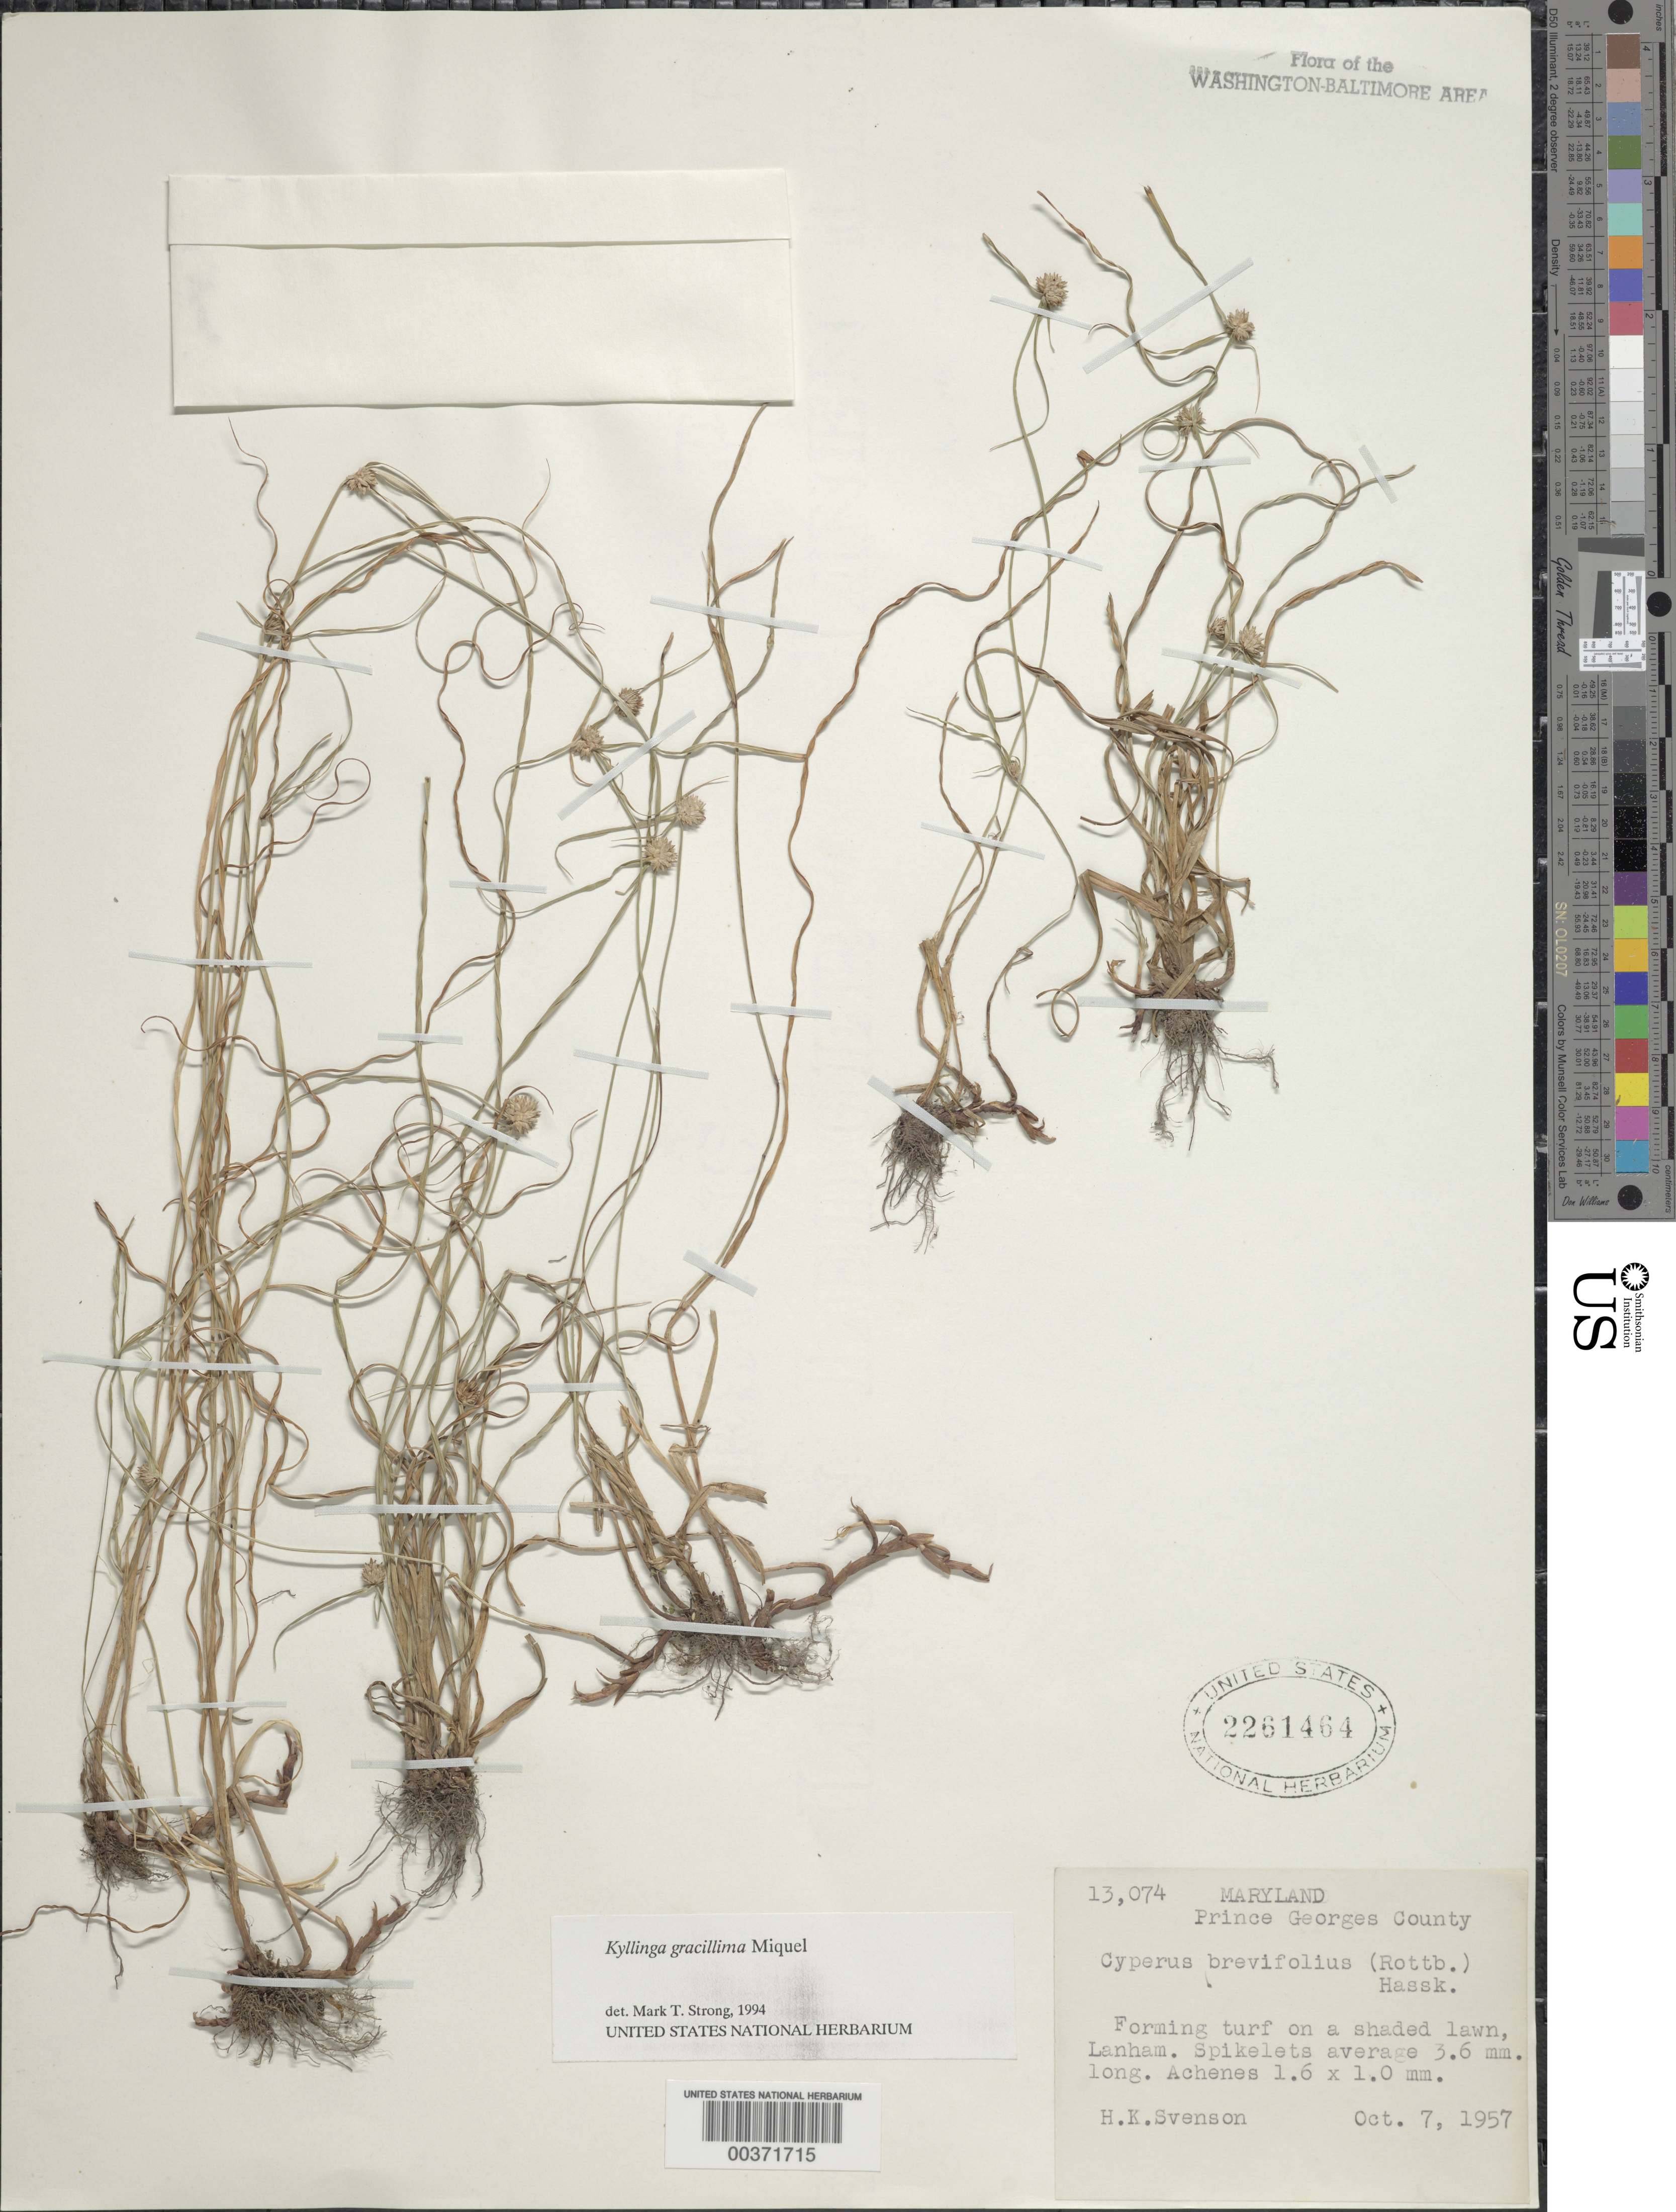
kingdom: Plantae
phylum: Tracheophyta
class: Liliopsida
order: Poales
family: Cyperaceae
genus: Cyperus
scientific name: Cyperus brevifolioides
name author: Thieret & Delahouss.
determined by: Strong, M. T., (US), Smithsonian Institution - National Museum of Natural History (UNITED STATES)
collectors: H. Svenson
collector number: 13074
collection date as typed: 07 Oct 1957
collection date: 1957-10-07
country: United States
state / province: Maryland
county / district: Prince George's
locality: Lanham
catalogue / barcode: US 2261464